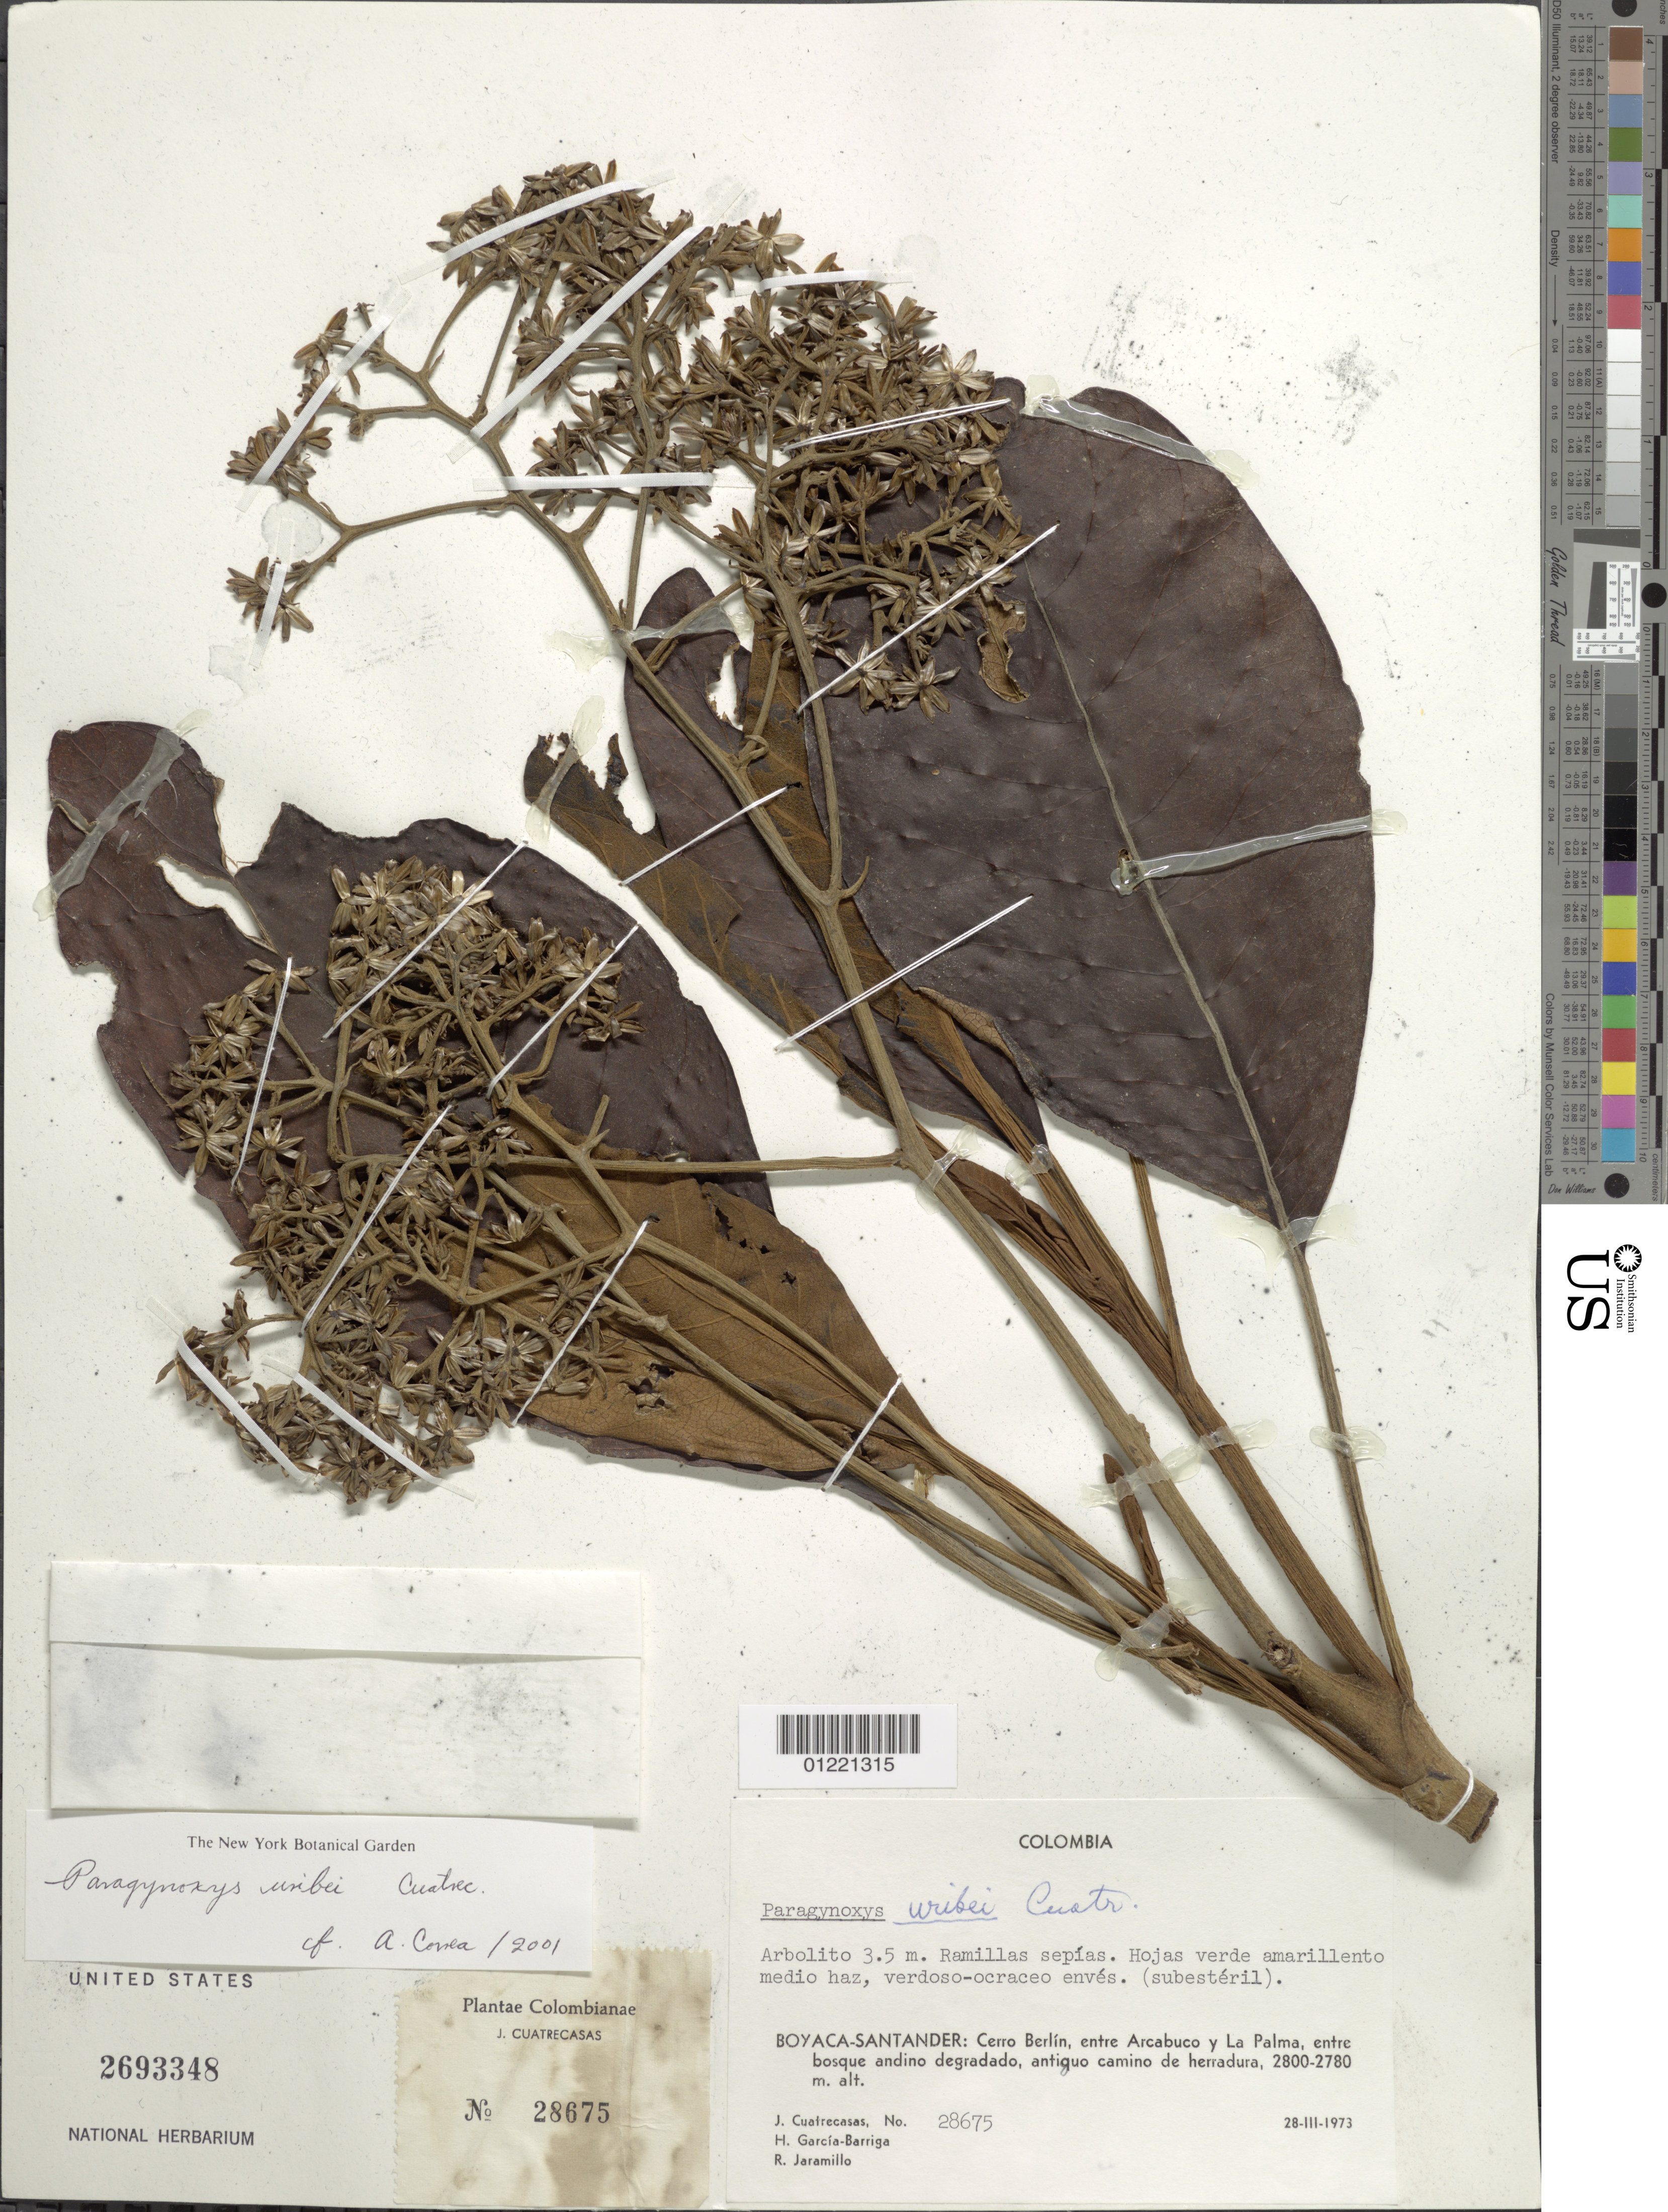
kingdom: Plantae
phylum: Tracheophyta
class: Magnoliopsida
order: Asterales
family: Asteraceae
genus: Paragynoxys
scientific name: Paragynoxys uribei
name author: Cuatrec.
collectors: J. Cuatrecasas, H. García Barriga & R. Jaramillo M.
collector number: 28675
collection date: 1973-03-28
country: Colombia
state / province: Boyacá / Santander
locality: Cerro Berlín, entre Arcabuco y La Palma, entre bosque andino degradado, antiquo camino de herradura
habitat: bosque andino degradado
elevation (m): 2780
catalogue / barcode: US 2693348